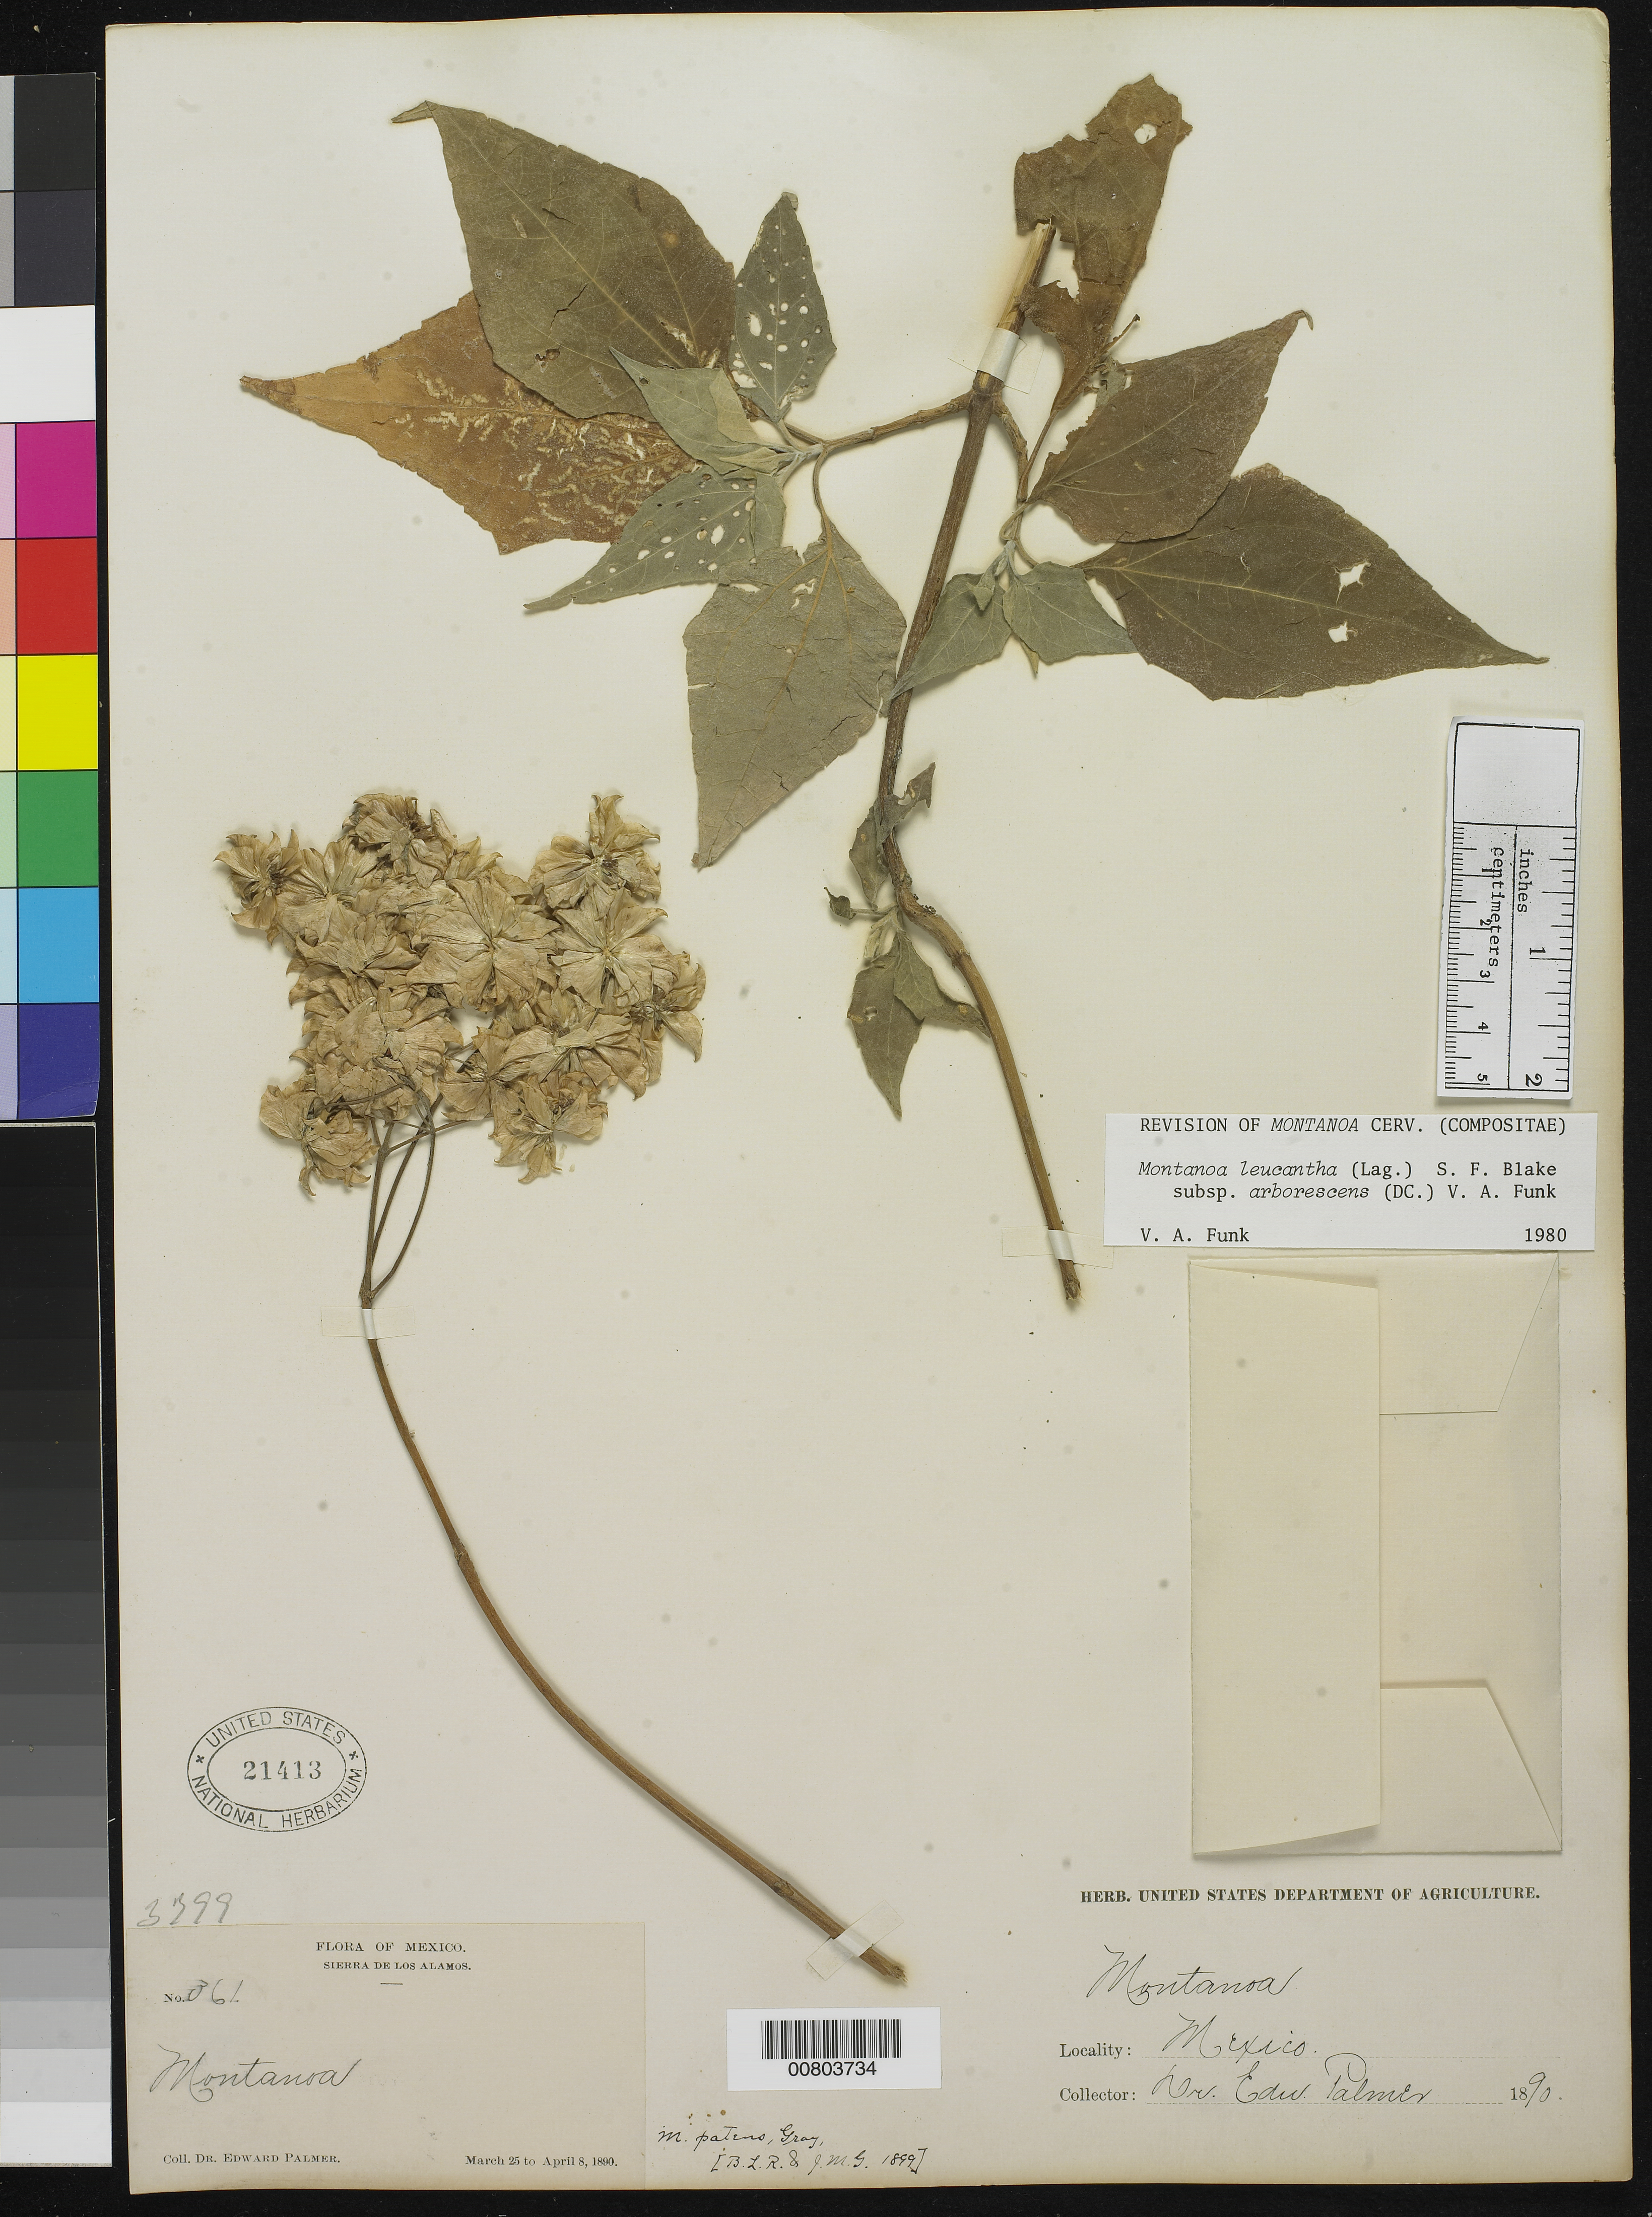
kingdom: Plantae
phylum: Tracheophyta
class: Magnoliopsida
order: Asterales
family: Asteraceae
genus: Montanoa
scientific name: Montanoa leucantha subsp. arborescens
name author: (DC.) V.A. Funk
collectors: E. Palmer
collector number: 361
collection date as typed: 25 Mar 1890 to 08 Apr 1890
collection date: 1890-03-25/1890-04-08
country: Mexico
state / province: Sonora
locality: Sierra de los Alamos, Sonora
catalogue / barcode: US 21413